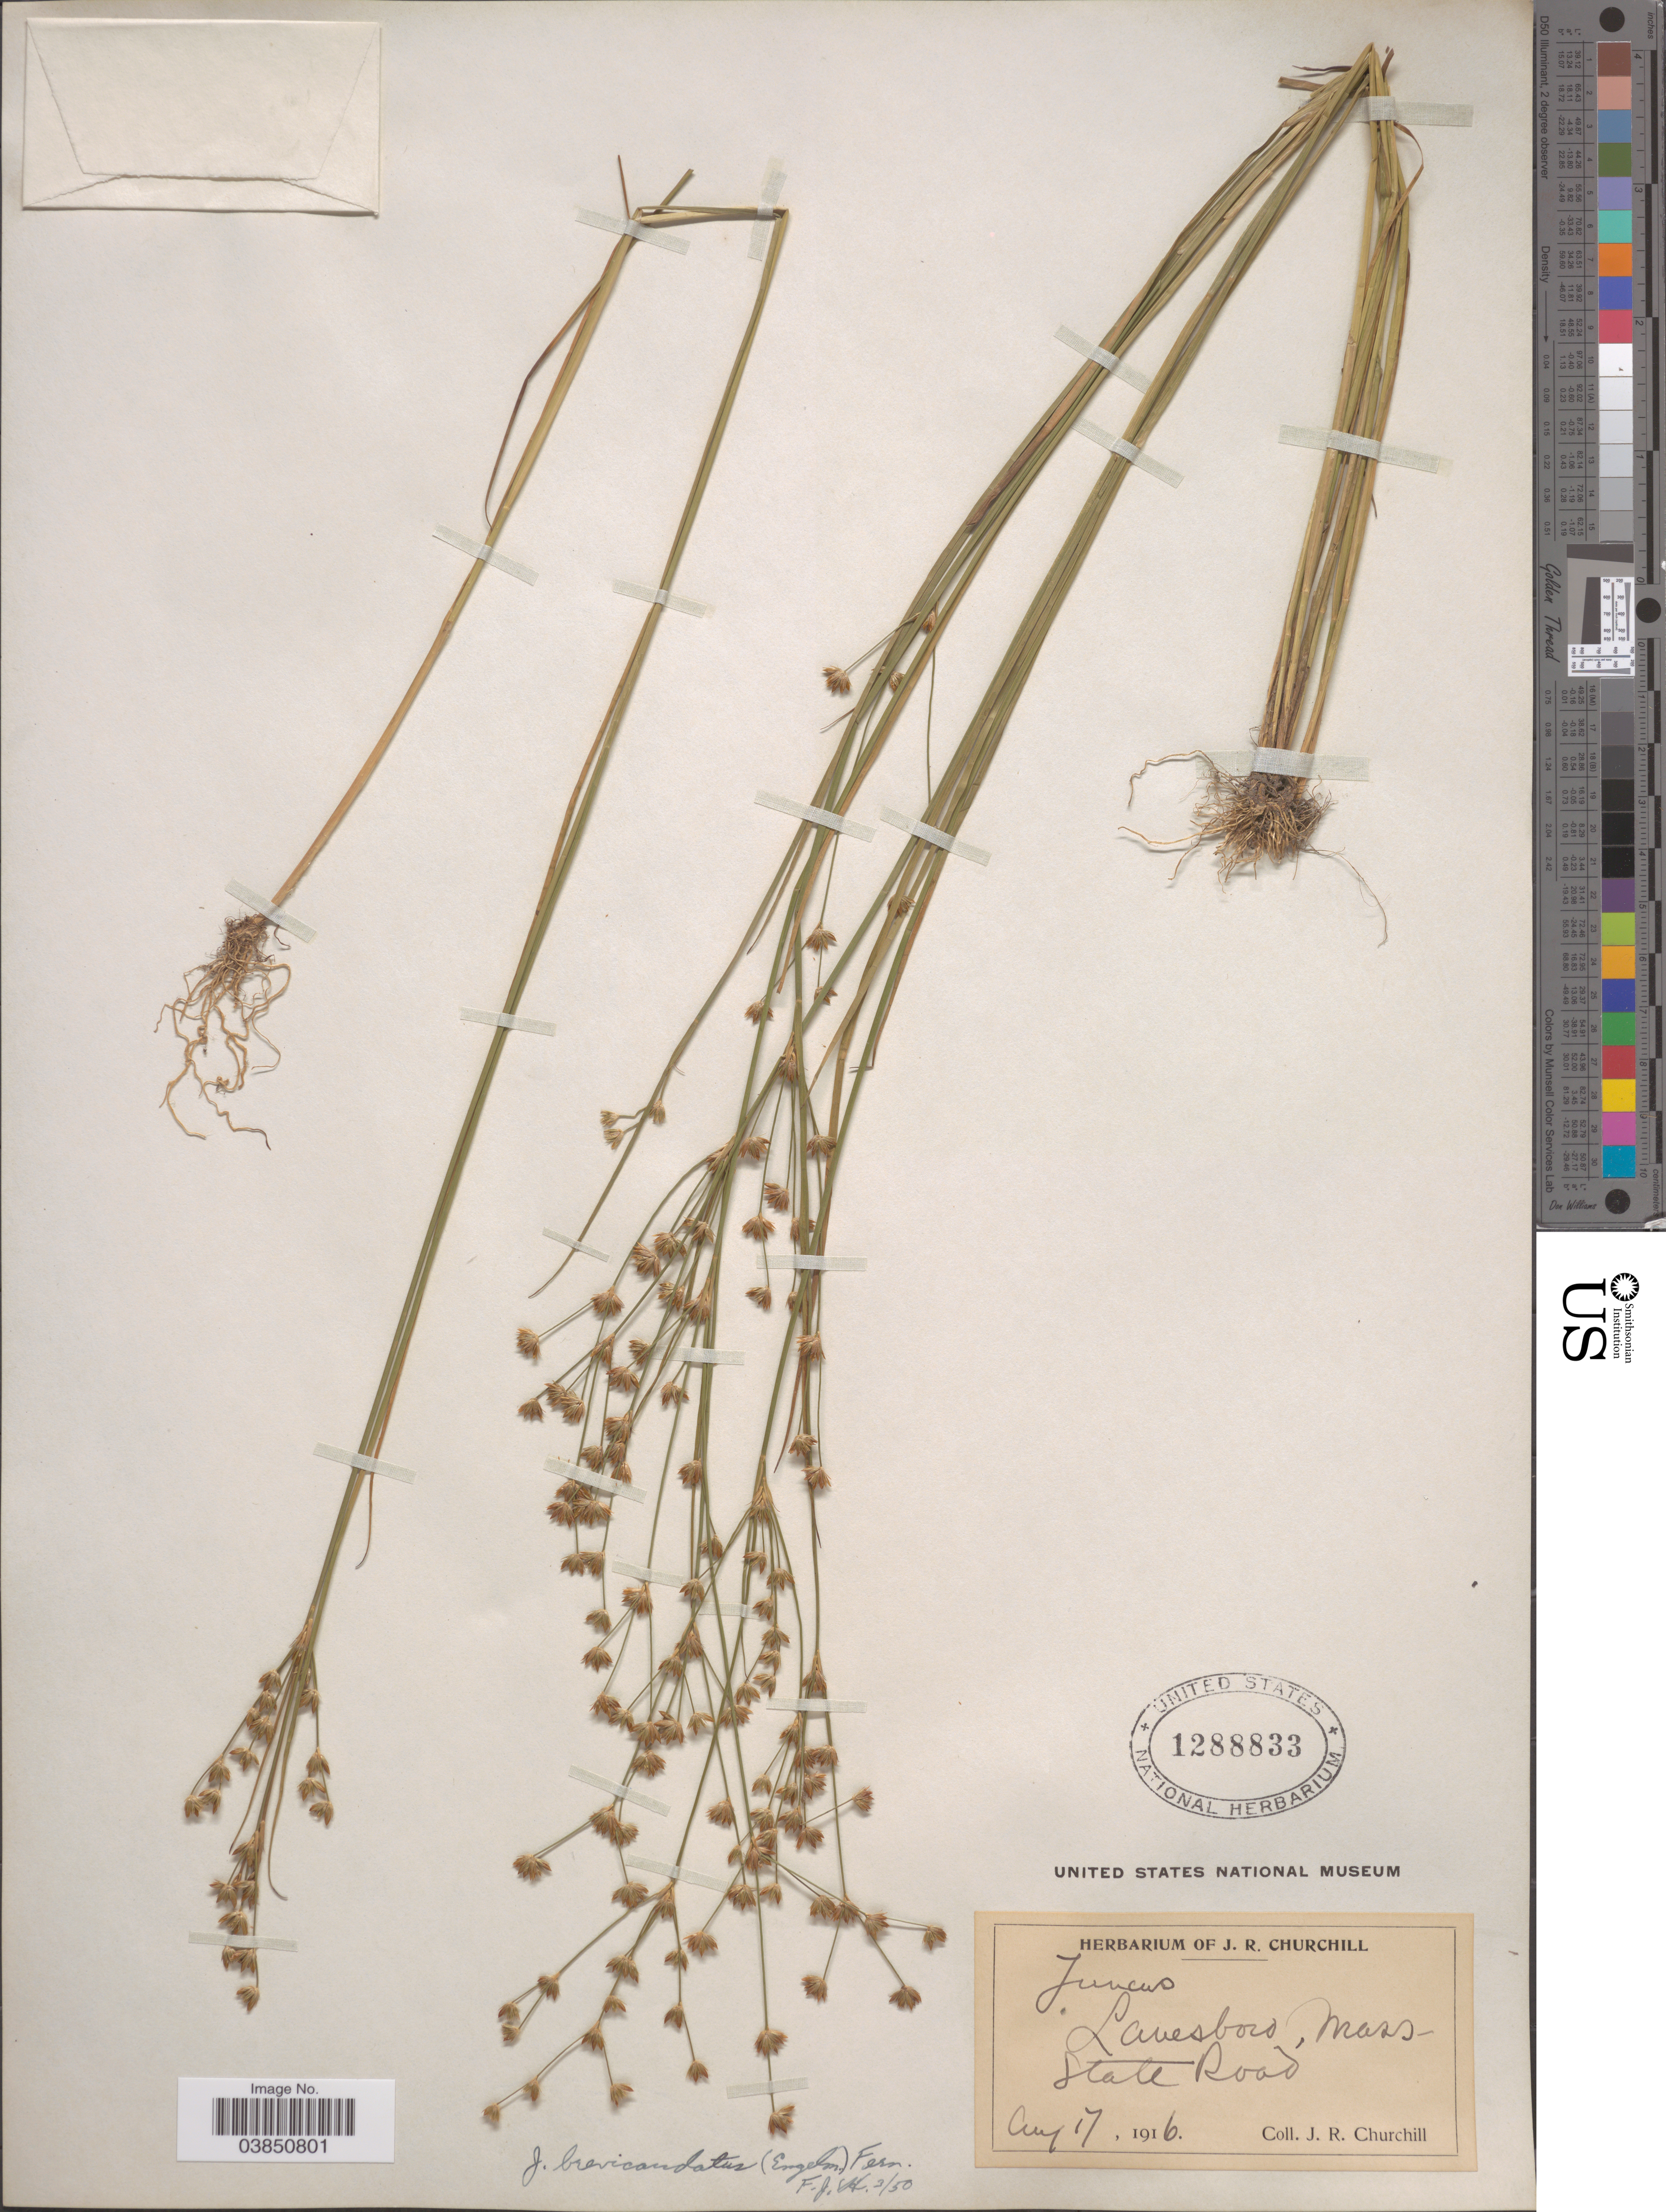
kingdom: Plantae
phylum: Tracheophyta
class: Liliopsida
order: Poales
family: Juncaceae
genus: Juncus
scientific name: Juncus brevicaudatus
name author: (Engelm.) Fernald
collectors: J. Churchill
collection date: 1916-08-17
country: United States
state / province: Massachusetts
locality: Lanesboro. State Road.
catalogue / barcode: US 1288833